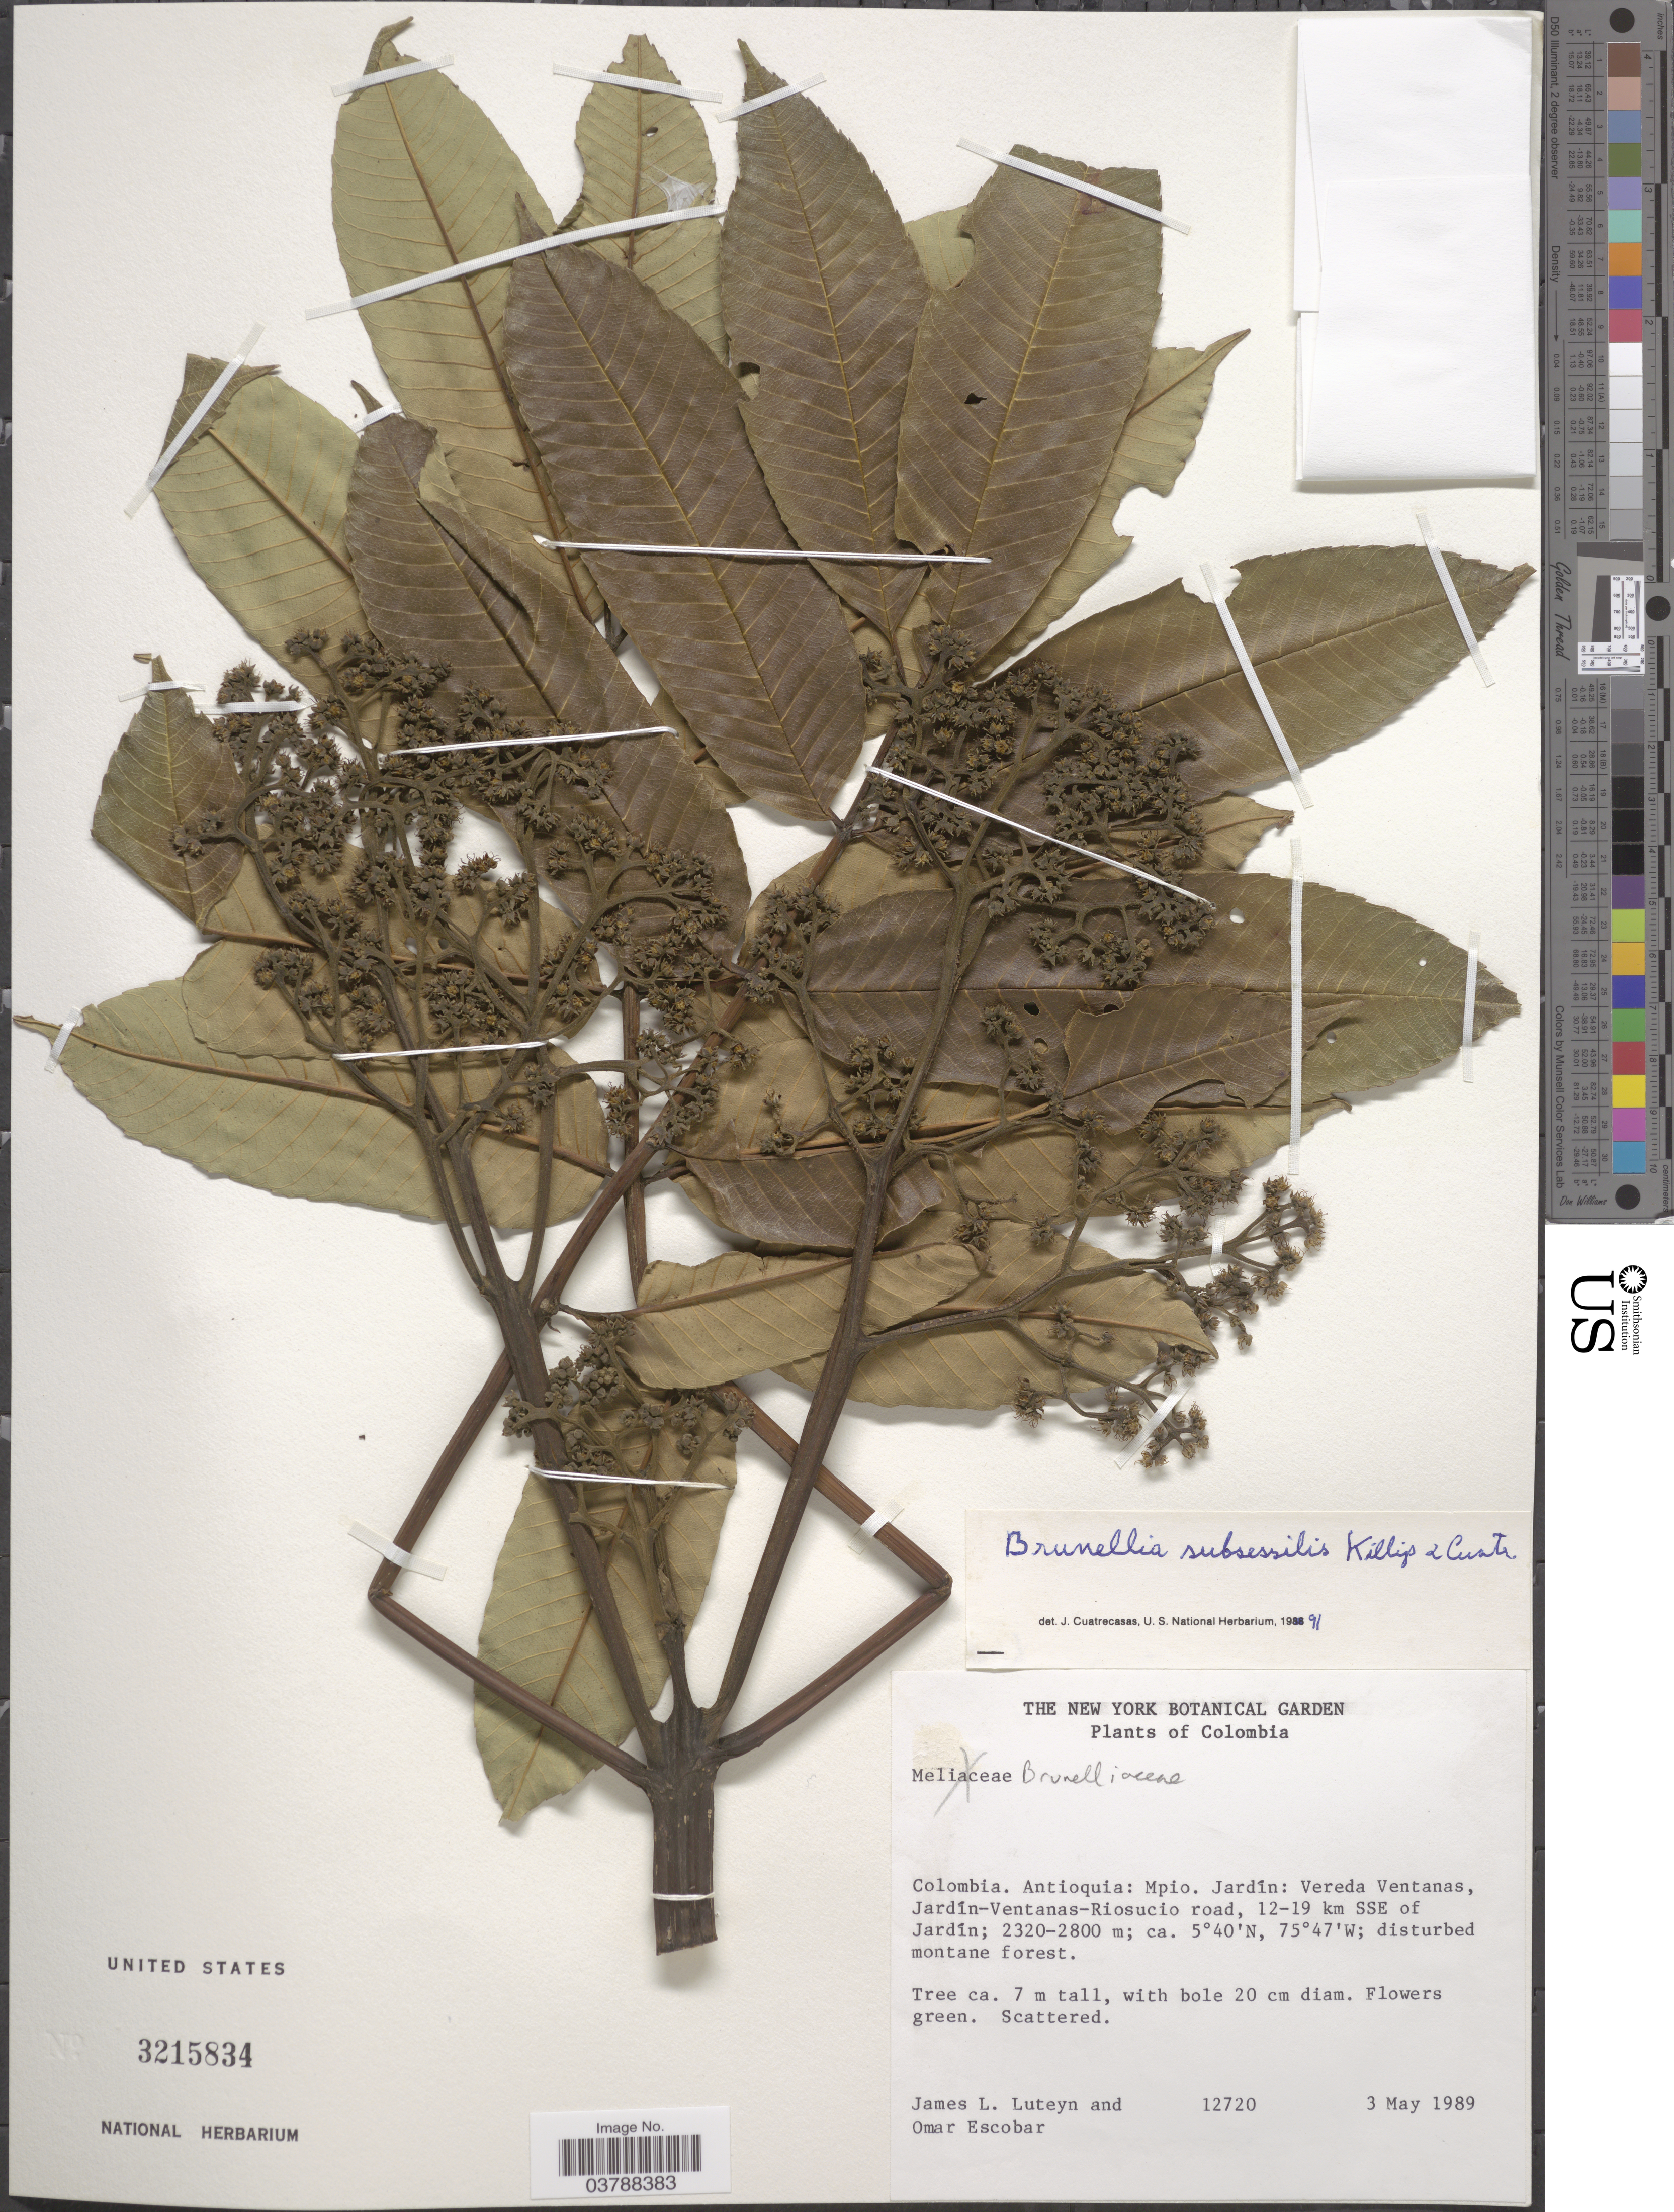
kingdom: Plantae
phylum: Tracheophyta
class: Magnoliopsida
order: Oxalidales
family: Brunelliaceae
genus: Brunellia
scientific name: Brunellia subsessilis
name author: Killip & Cuatrec.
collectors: J. Luteyn & O. D. Escobar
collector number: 12720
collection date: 1989-05-03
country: Colombia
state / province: Antioquia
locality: Mpio. Jardín: Vereda Ventanas, Jardín-Ventanas-Riosucio road, 12-19 km SSE of Jardín.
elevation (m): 2320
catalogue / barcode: US 3215834